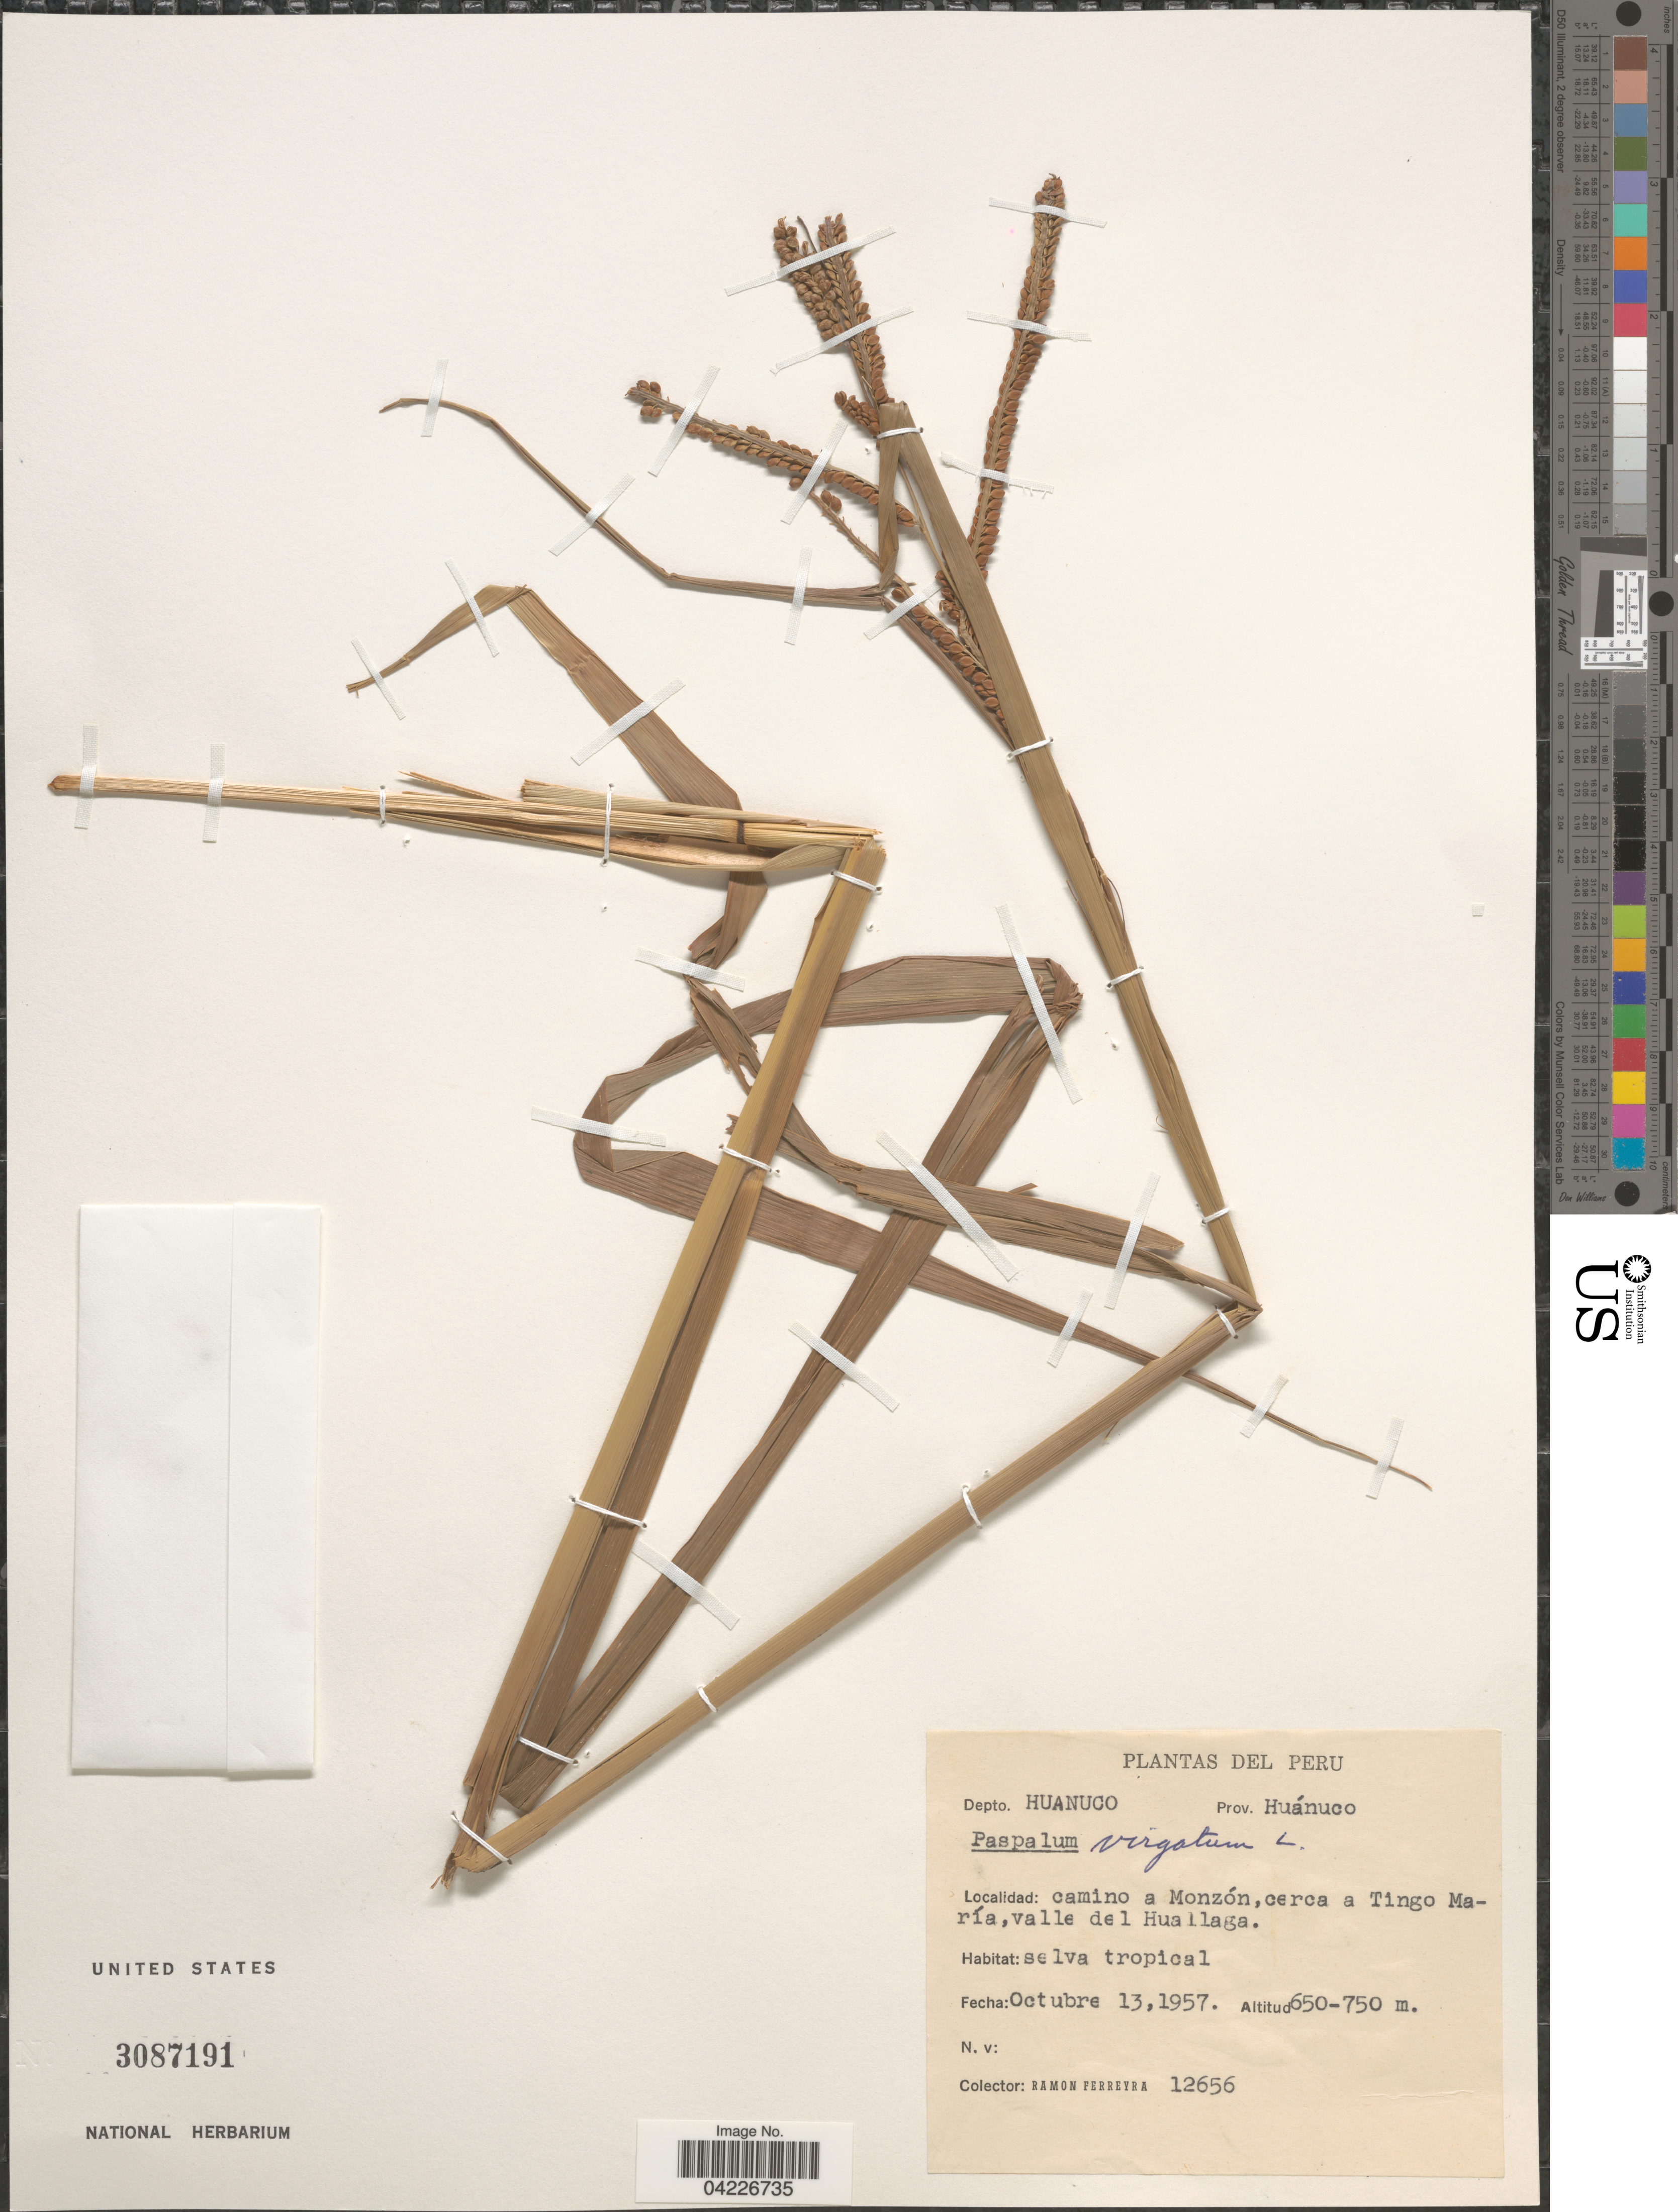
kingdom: Plantae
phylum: Tracheophyta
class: Liliopsida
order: Poales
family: Poaceae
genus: Paspalum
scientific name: Paspalum virgatum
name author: L.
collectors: R. A. Ferreyra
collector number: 12656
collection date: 1957-10-13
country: Peru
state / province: Huánuco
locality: Depto. Huanuco. Prov. Huánuco. Camino a Monzón, cerca a Tingo María, valle del Huallaga.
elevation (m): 650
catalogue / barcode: US 3087191